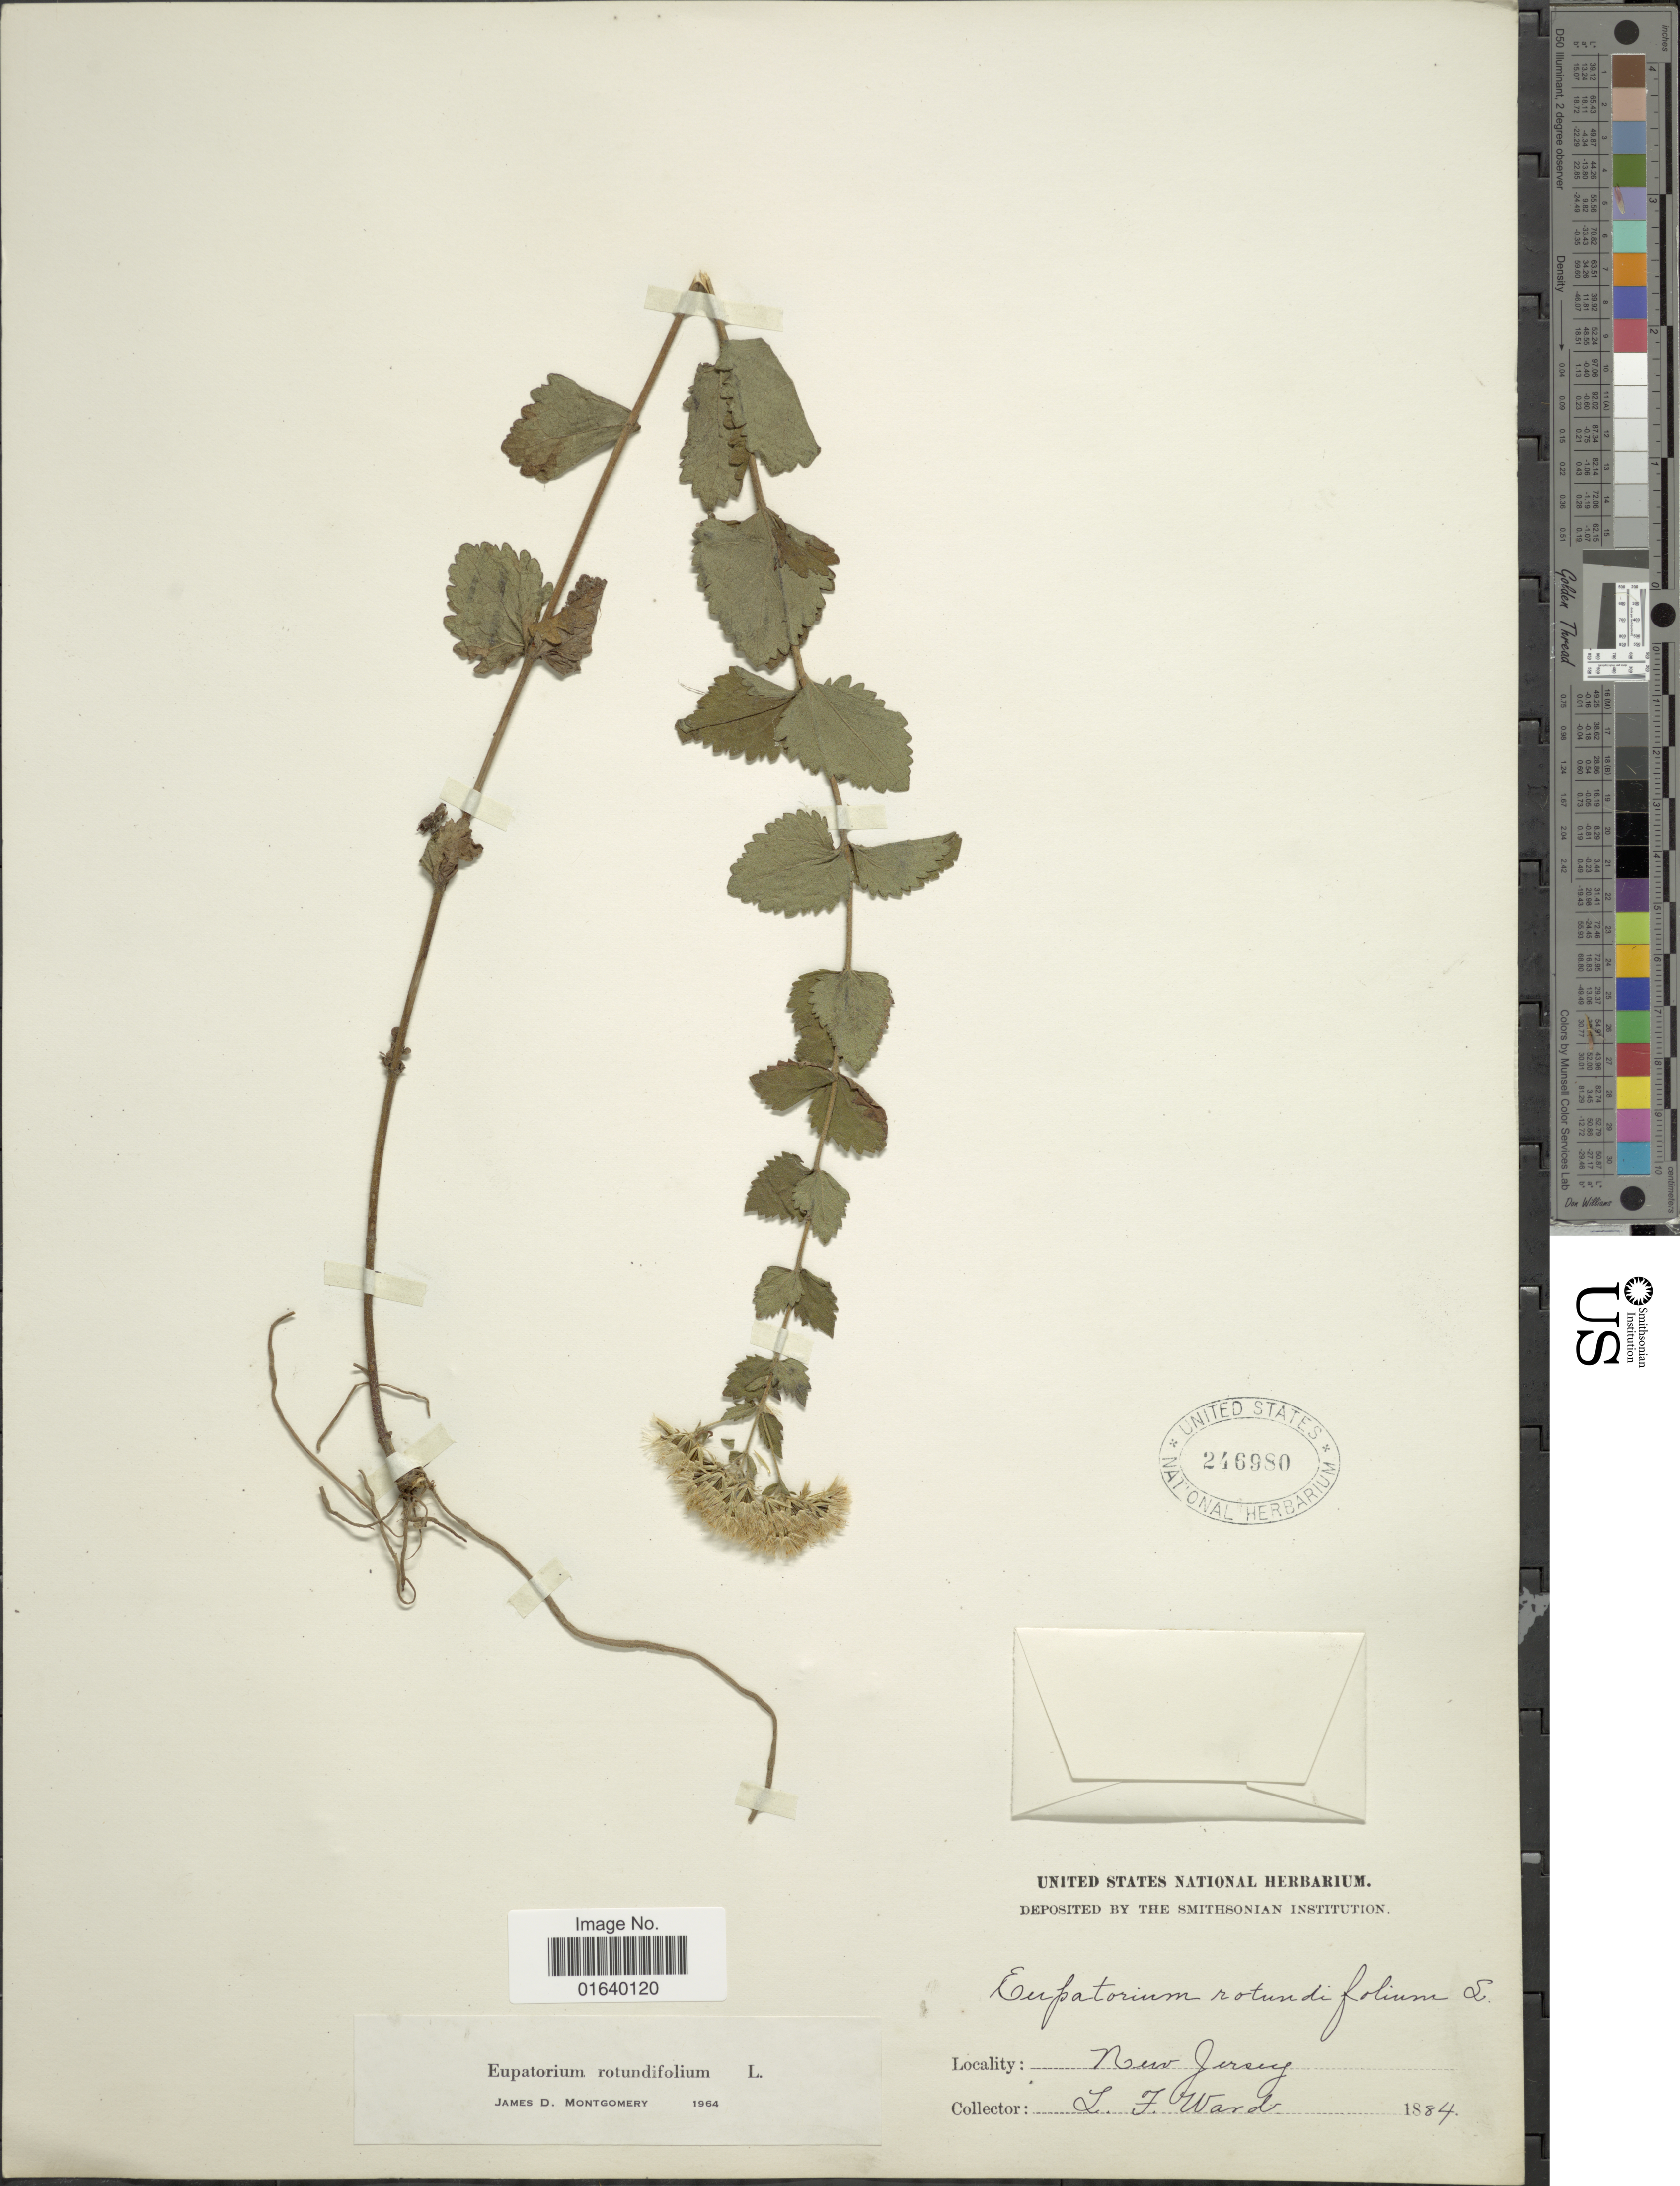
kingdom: Plantae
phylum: Tracheophyta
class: Magnoliopsida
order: Asterales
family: Asteraceae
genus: Eupatorium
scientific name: Eupatorium rotundifolium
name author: L.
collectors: L. Ward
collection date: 1884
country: United States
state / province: New Jersey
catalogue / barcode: US 246980